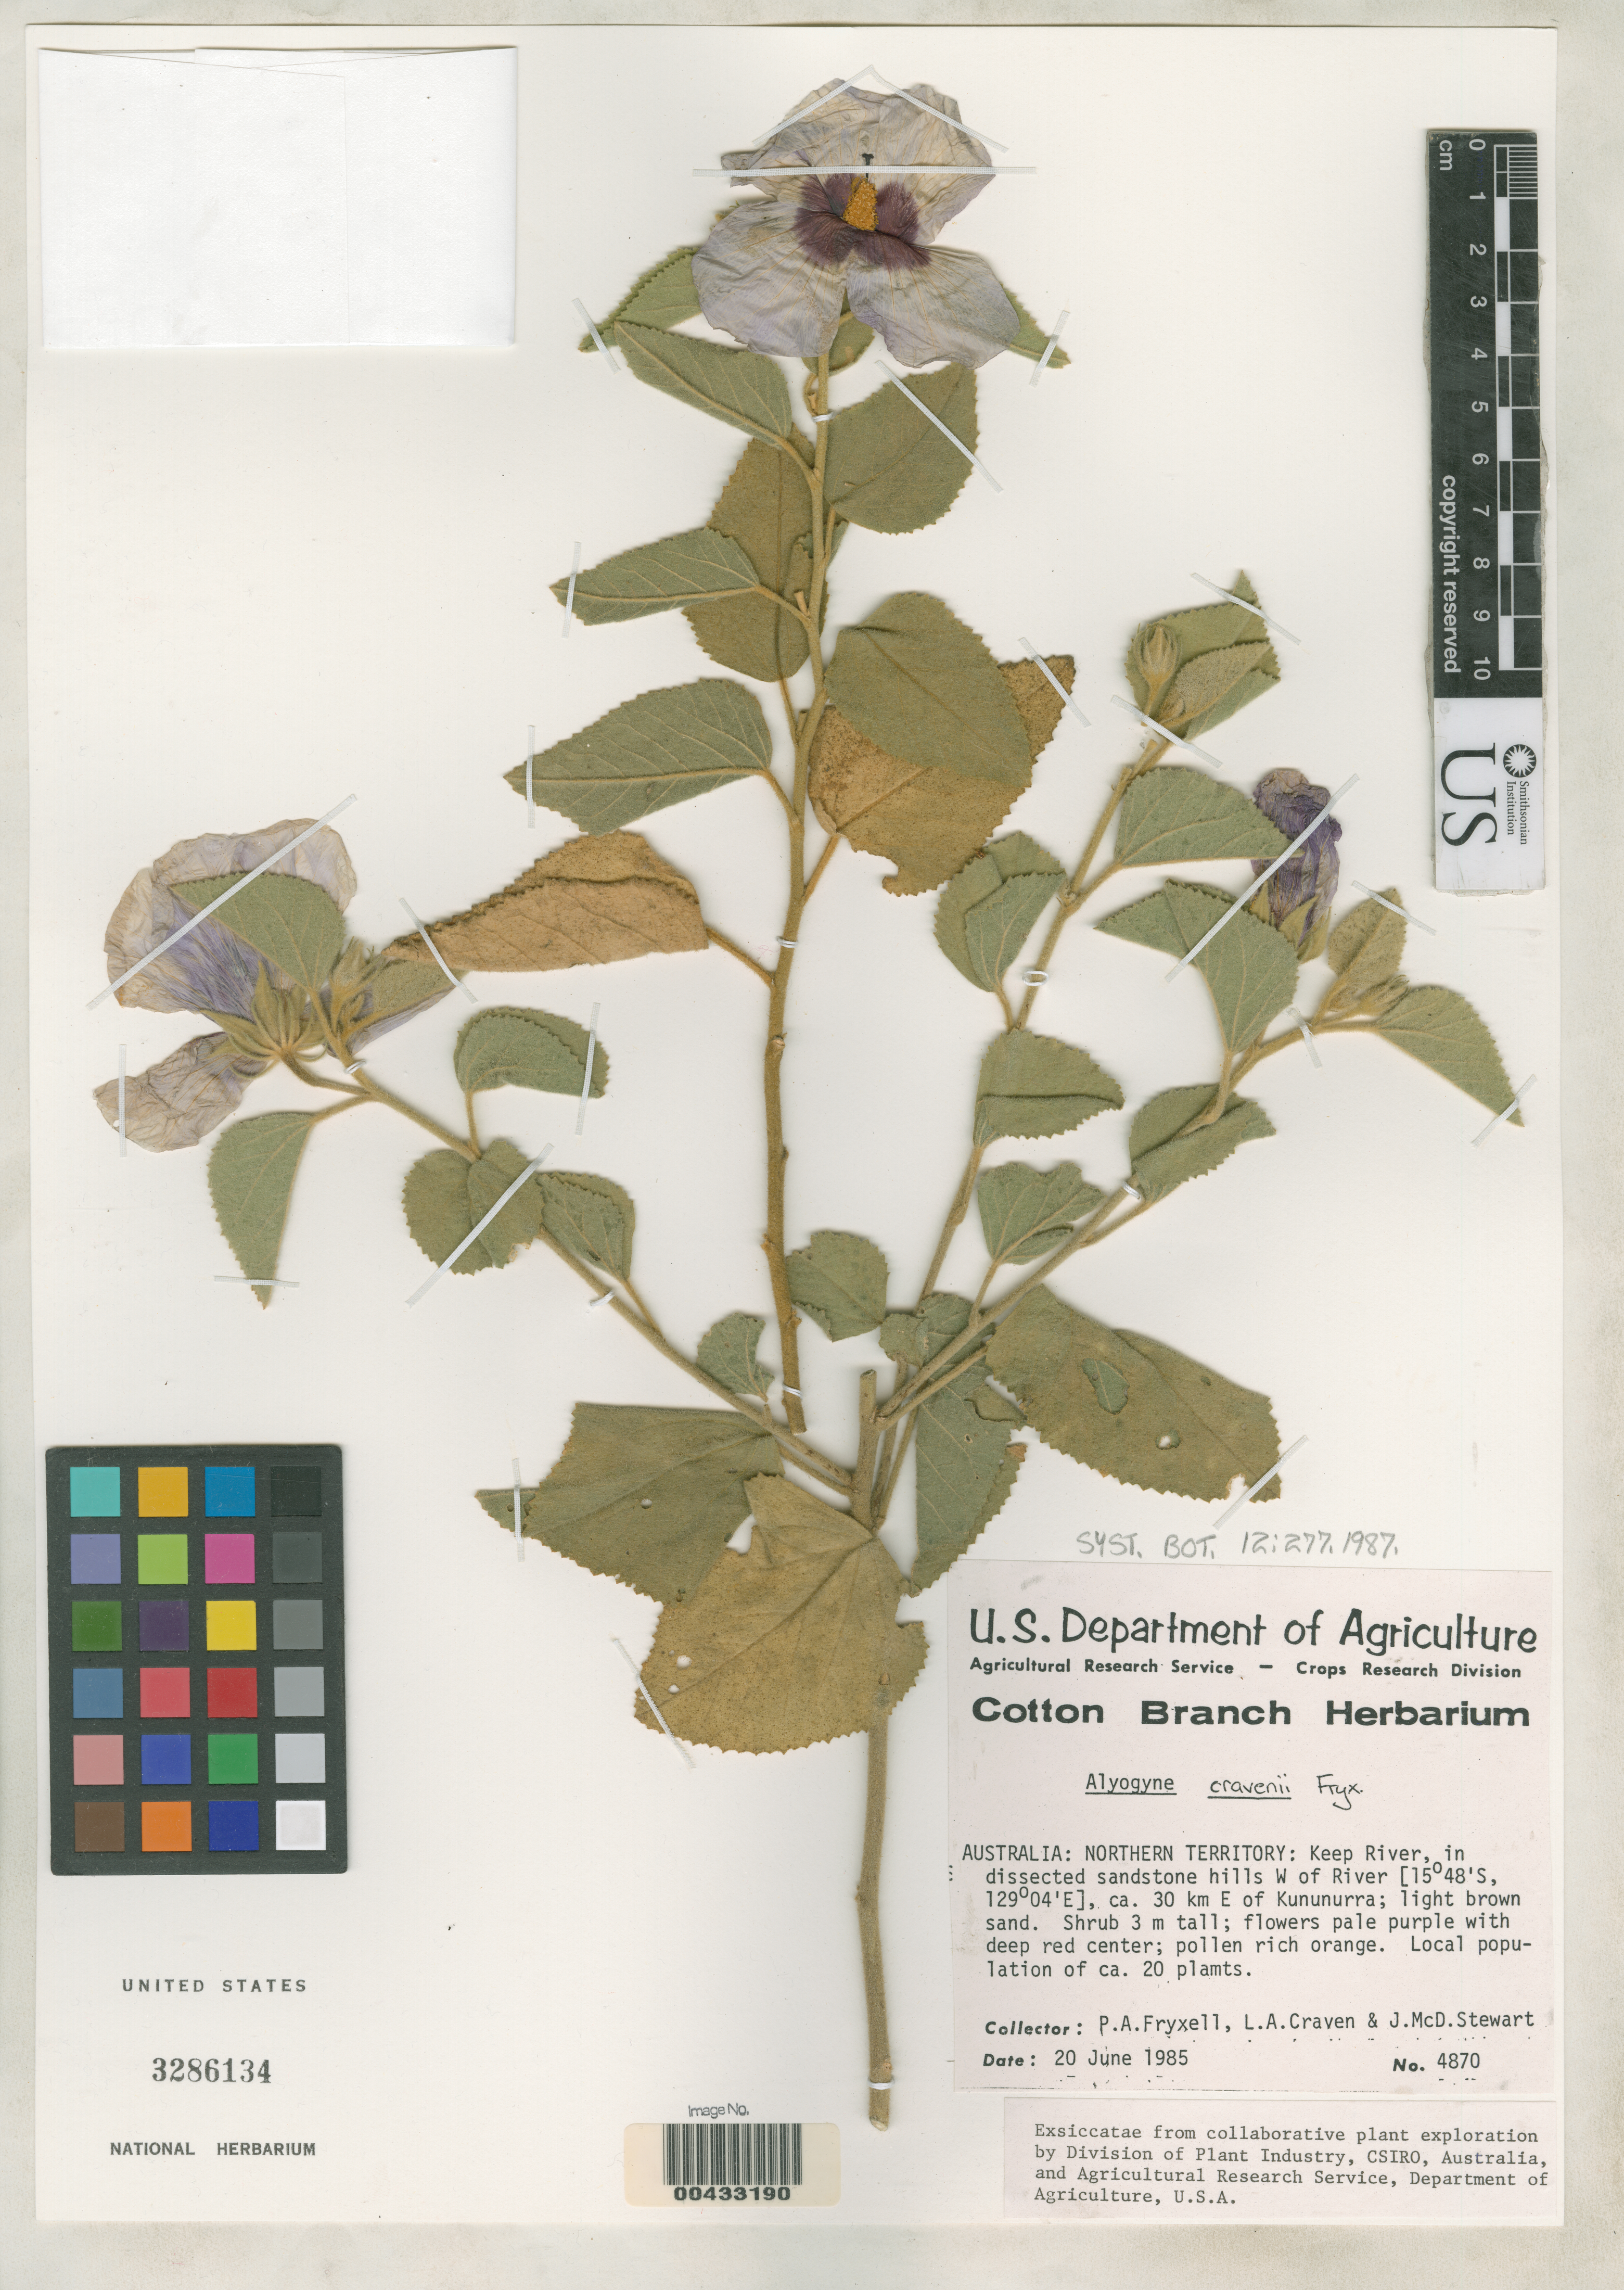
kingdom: Plantae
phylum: Tracheophyta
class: Magnoliopsida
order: Malvales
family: Malvaceae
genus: Alyogyne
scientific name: Alyogyne cravenii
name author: Fryxell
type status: Isotype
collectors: P. A. Fryxell, L. A. Craven & J. Stewart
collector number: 4870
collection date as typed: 20 Jun 1985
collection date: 1985-06-20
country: Australia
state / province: Northern Territory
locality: Keep River, sandstone hills W of River, ca. 30 km E of Kununurra.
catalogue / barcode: US 3286134